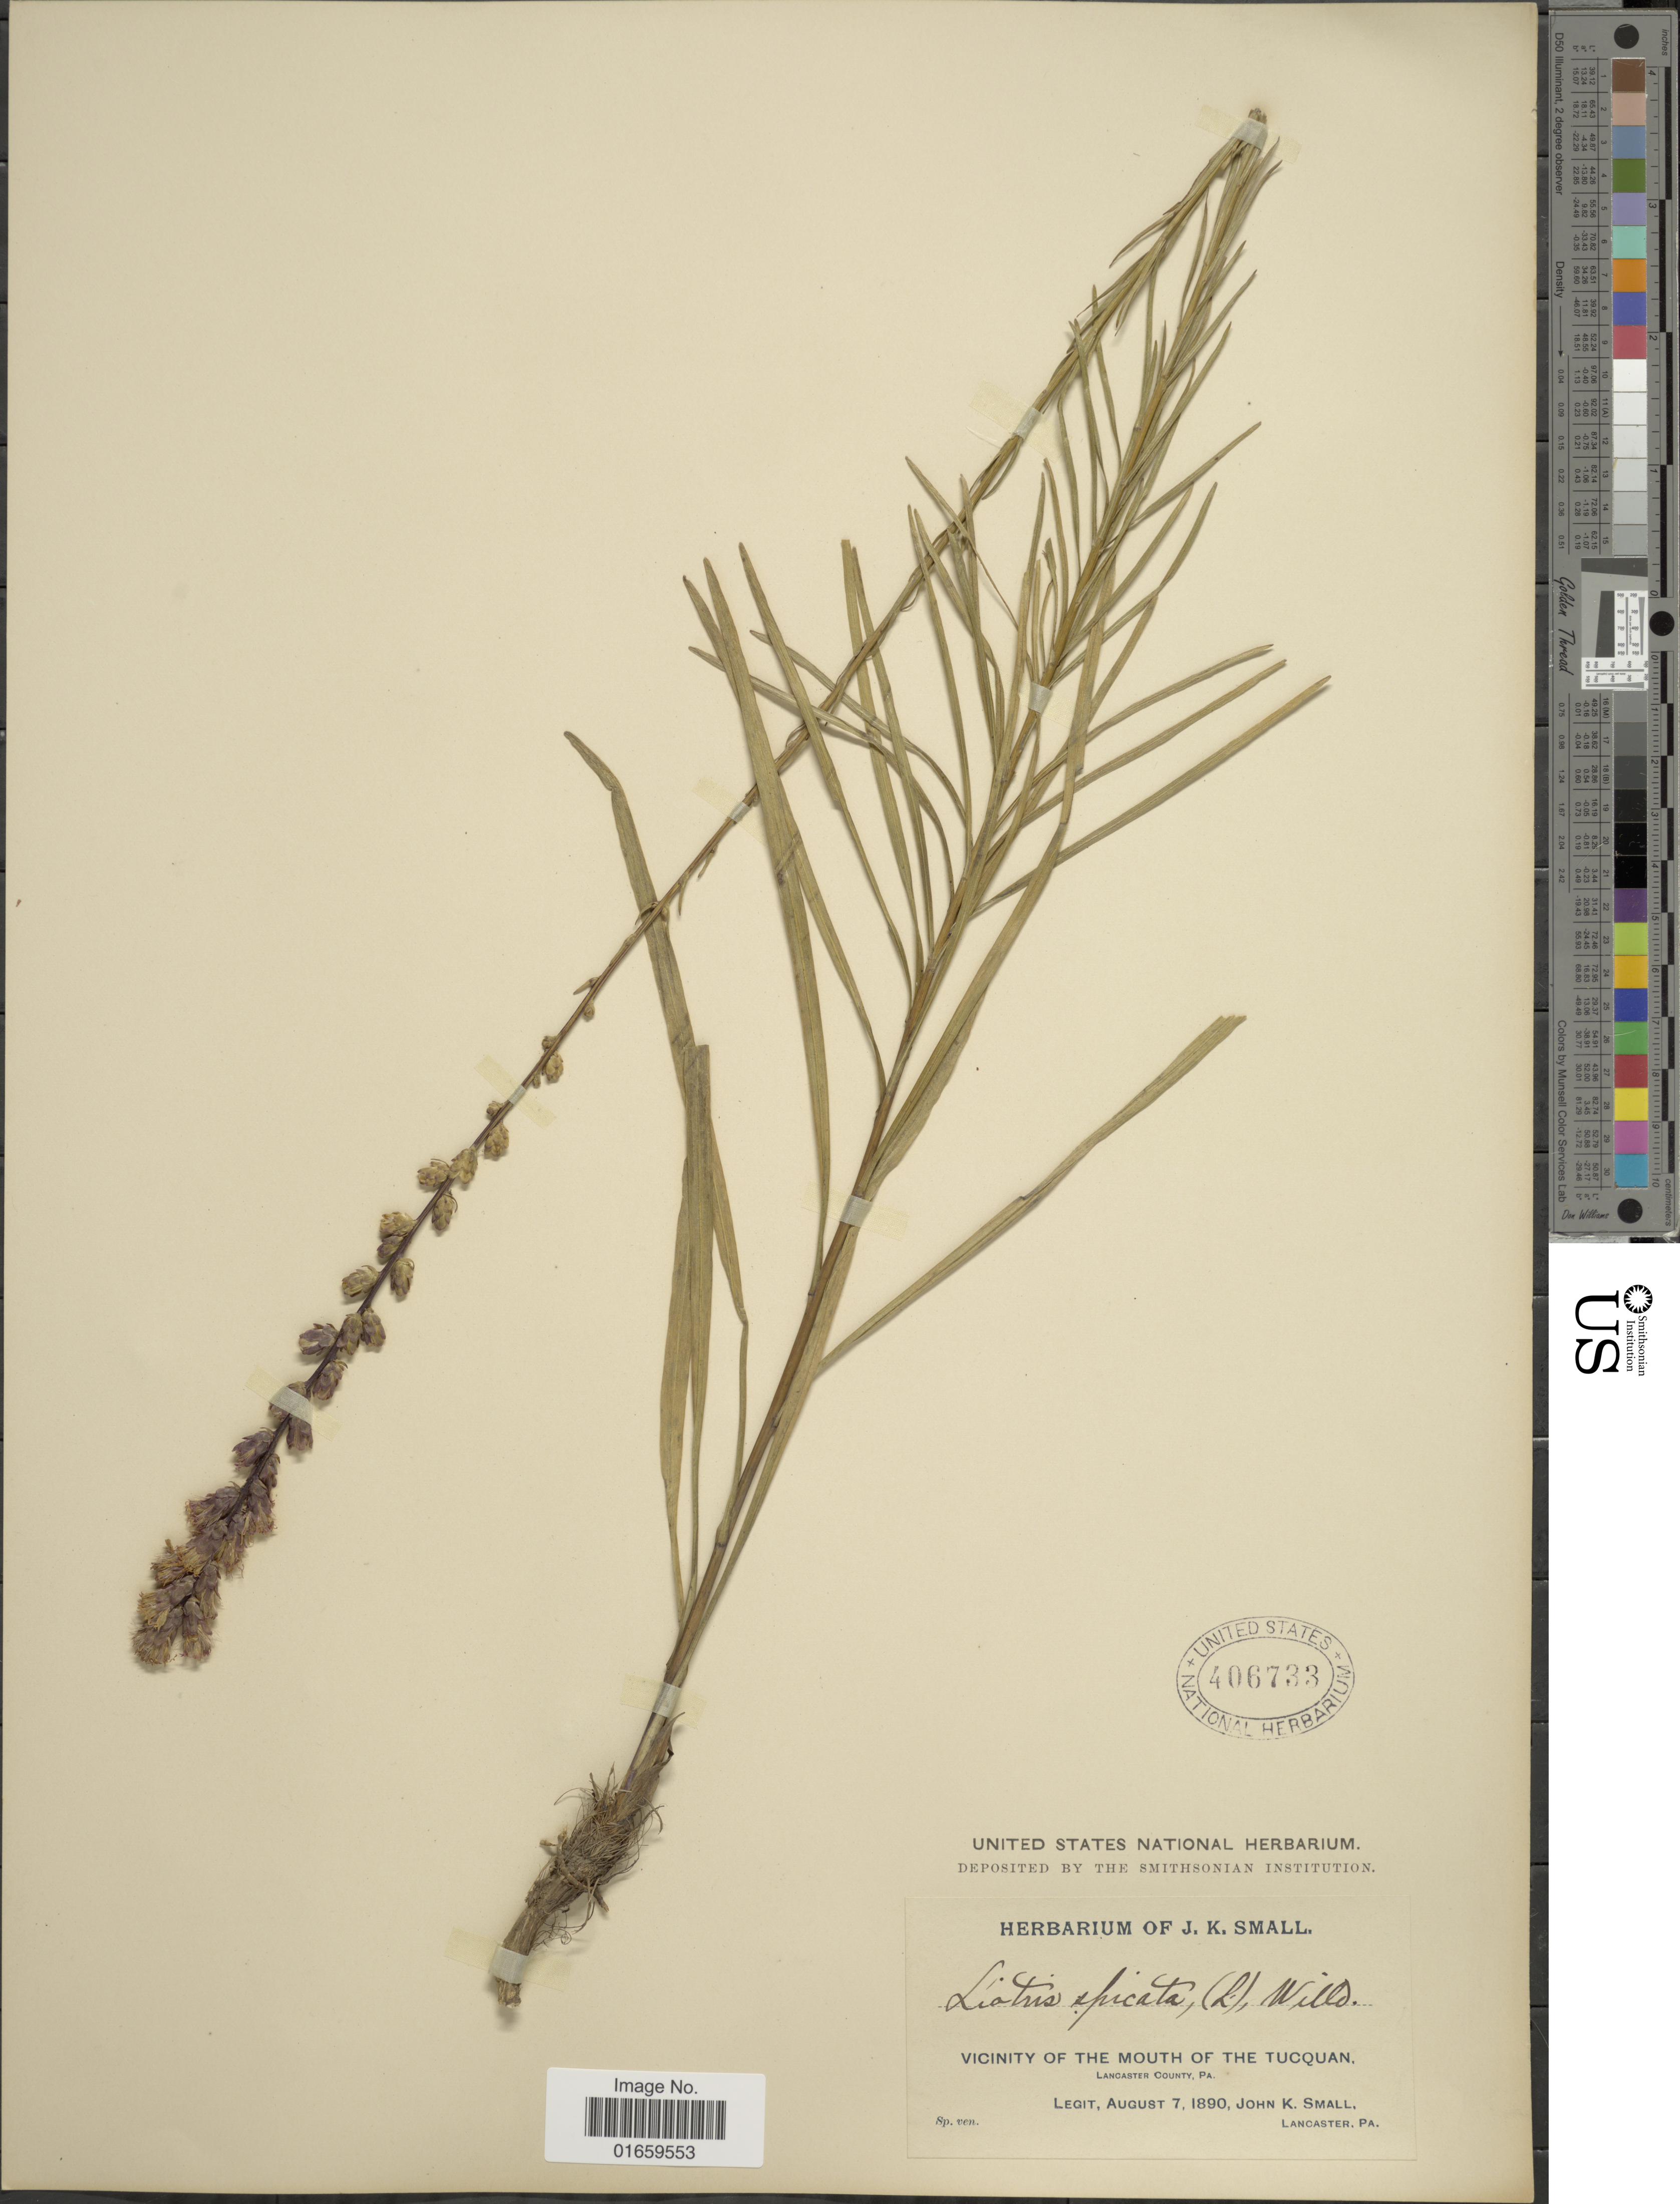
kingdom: Plantae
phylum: Tracheophyta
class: Magnoliopsida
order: Asterales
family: Asteraceae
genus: Liatris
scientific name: Liatris spicata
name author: (L.) Willd.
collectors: J. K. Small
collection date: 1890-08-07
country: United States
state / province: Pennsylvania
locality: Vicinity of the mouth of the Tucquan, Lancaster County, PA.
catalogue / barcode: US 406733